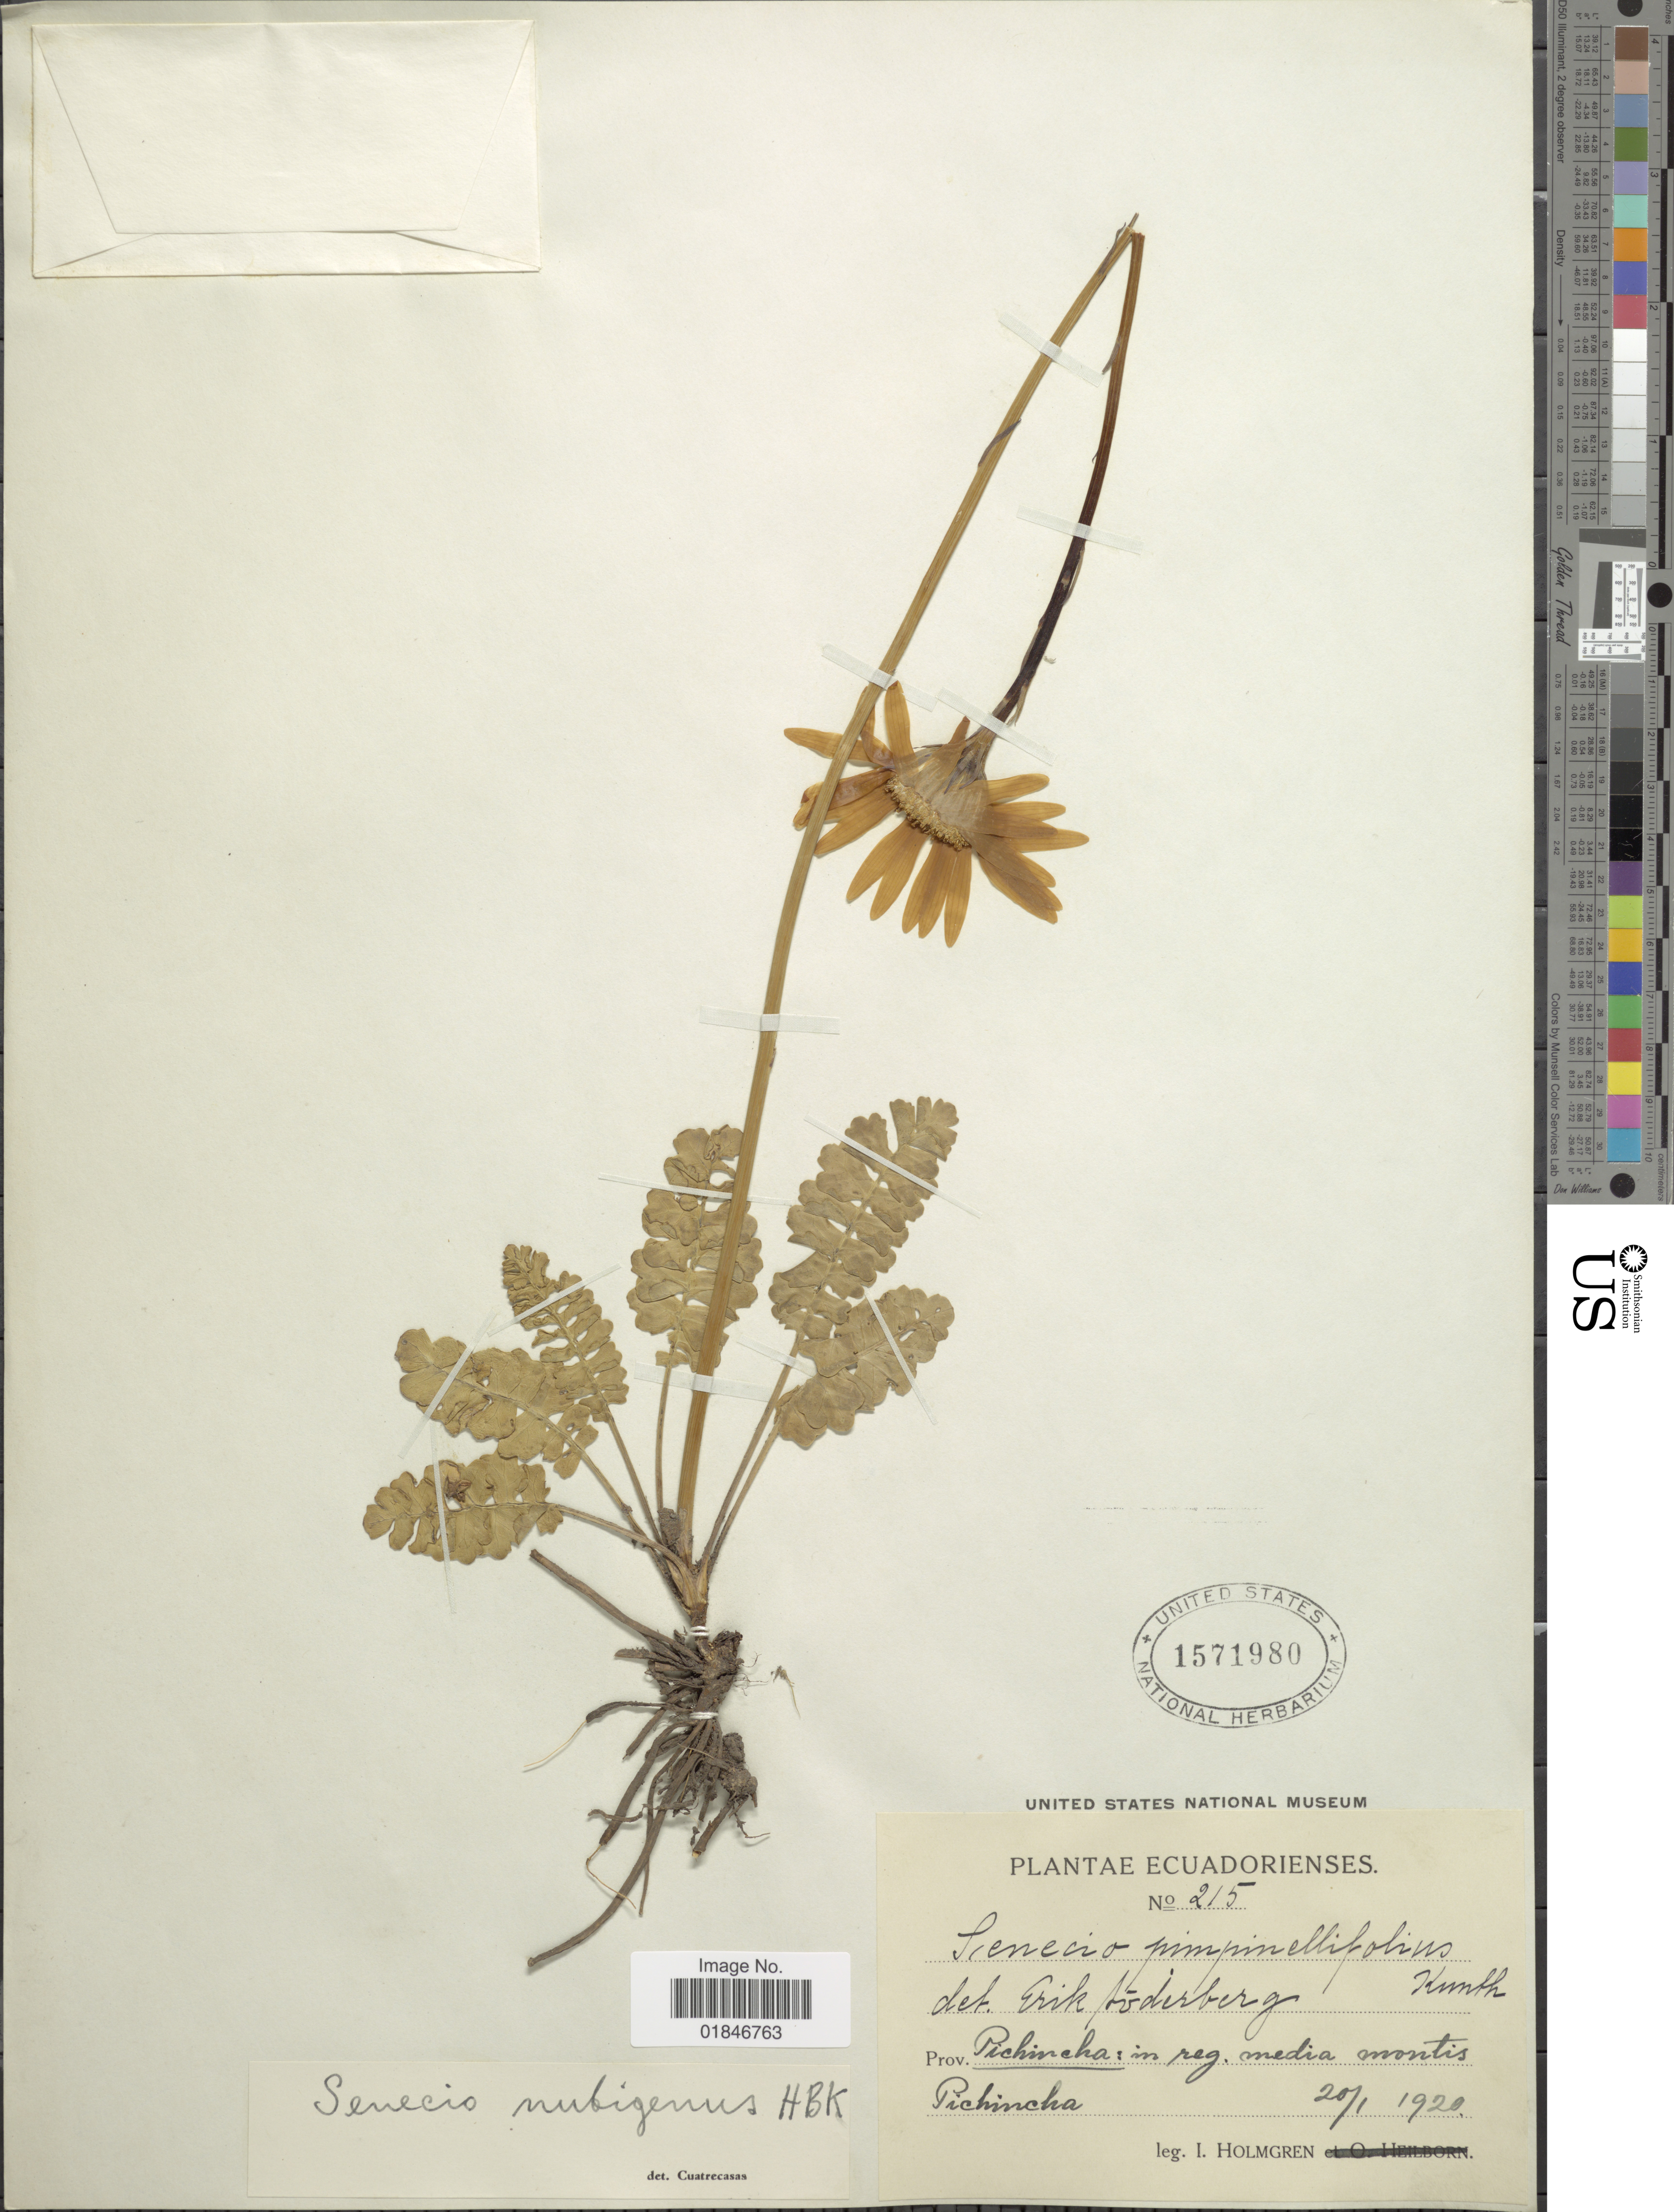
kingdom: Plantae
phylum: Tracheophyta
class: Magnoliopsida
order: Asterales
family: Asteraceae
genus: Dorobaea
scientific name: Dorobaea pimpinellifolia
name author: (Kunth) B. Nord.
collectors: I. Holmgren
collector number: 215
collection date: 1920-01-20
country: Ecuador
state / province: Pichincha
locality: Prov. Pichincha: in reg. media Montis Pichincha.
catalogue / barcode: US 1571980